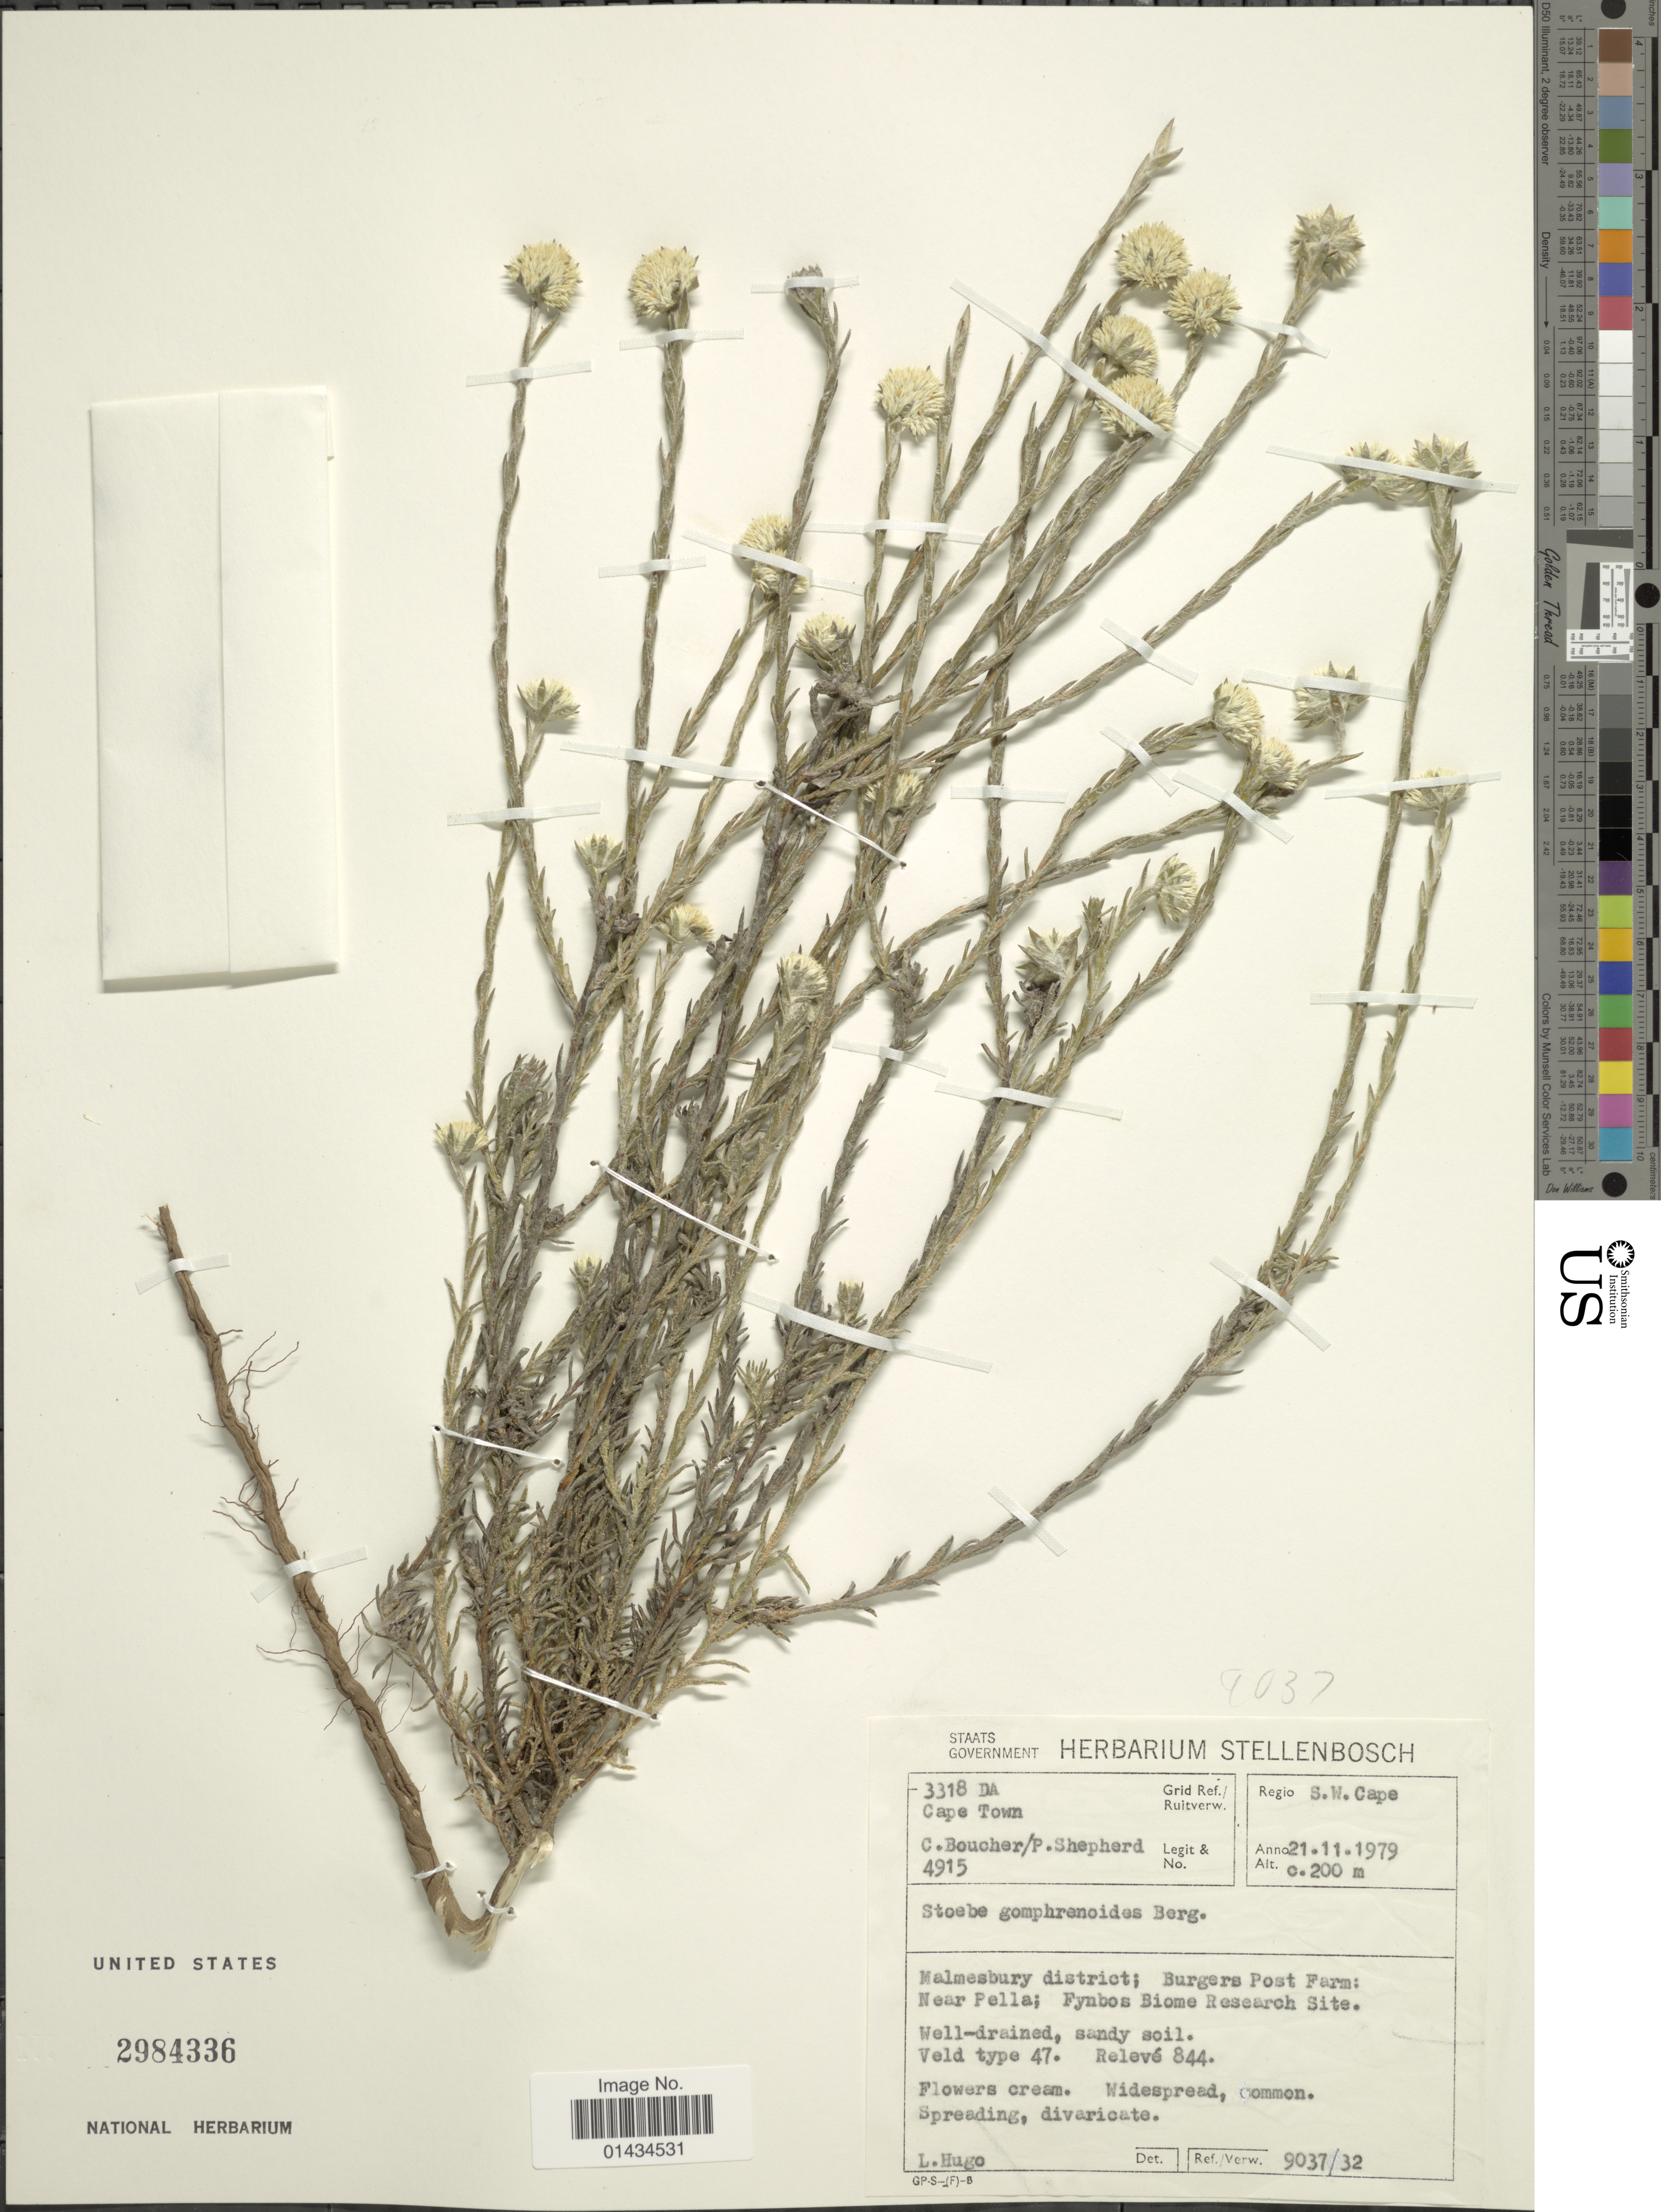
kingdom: Plantae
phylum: Tracheophyta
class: Magnoliopsida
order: Asterales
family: Asteraceae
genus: Stoebe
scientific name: Stoebe gomphrenoides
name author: P.J. Bergius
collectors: C. Boucher & P. Shepherd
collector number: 4915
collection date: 1979-11-21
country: South Africa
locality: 3318 DA Cape Town, regio S.W. Cape, Malmesbury district; Burgers Post Farm: near Pella; Fynbos Biome Research Site, well-drained, sandy soil, veld type 47, Relevé 844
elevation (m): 200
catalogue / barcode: US 2984336